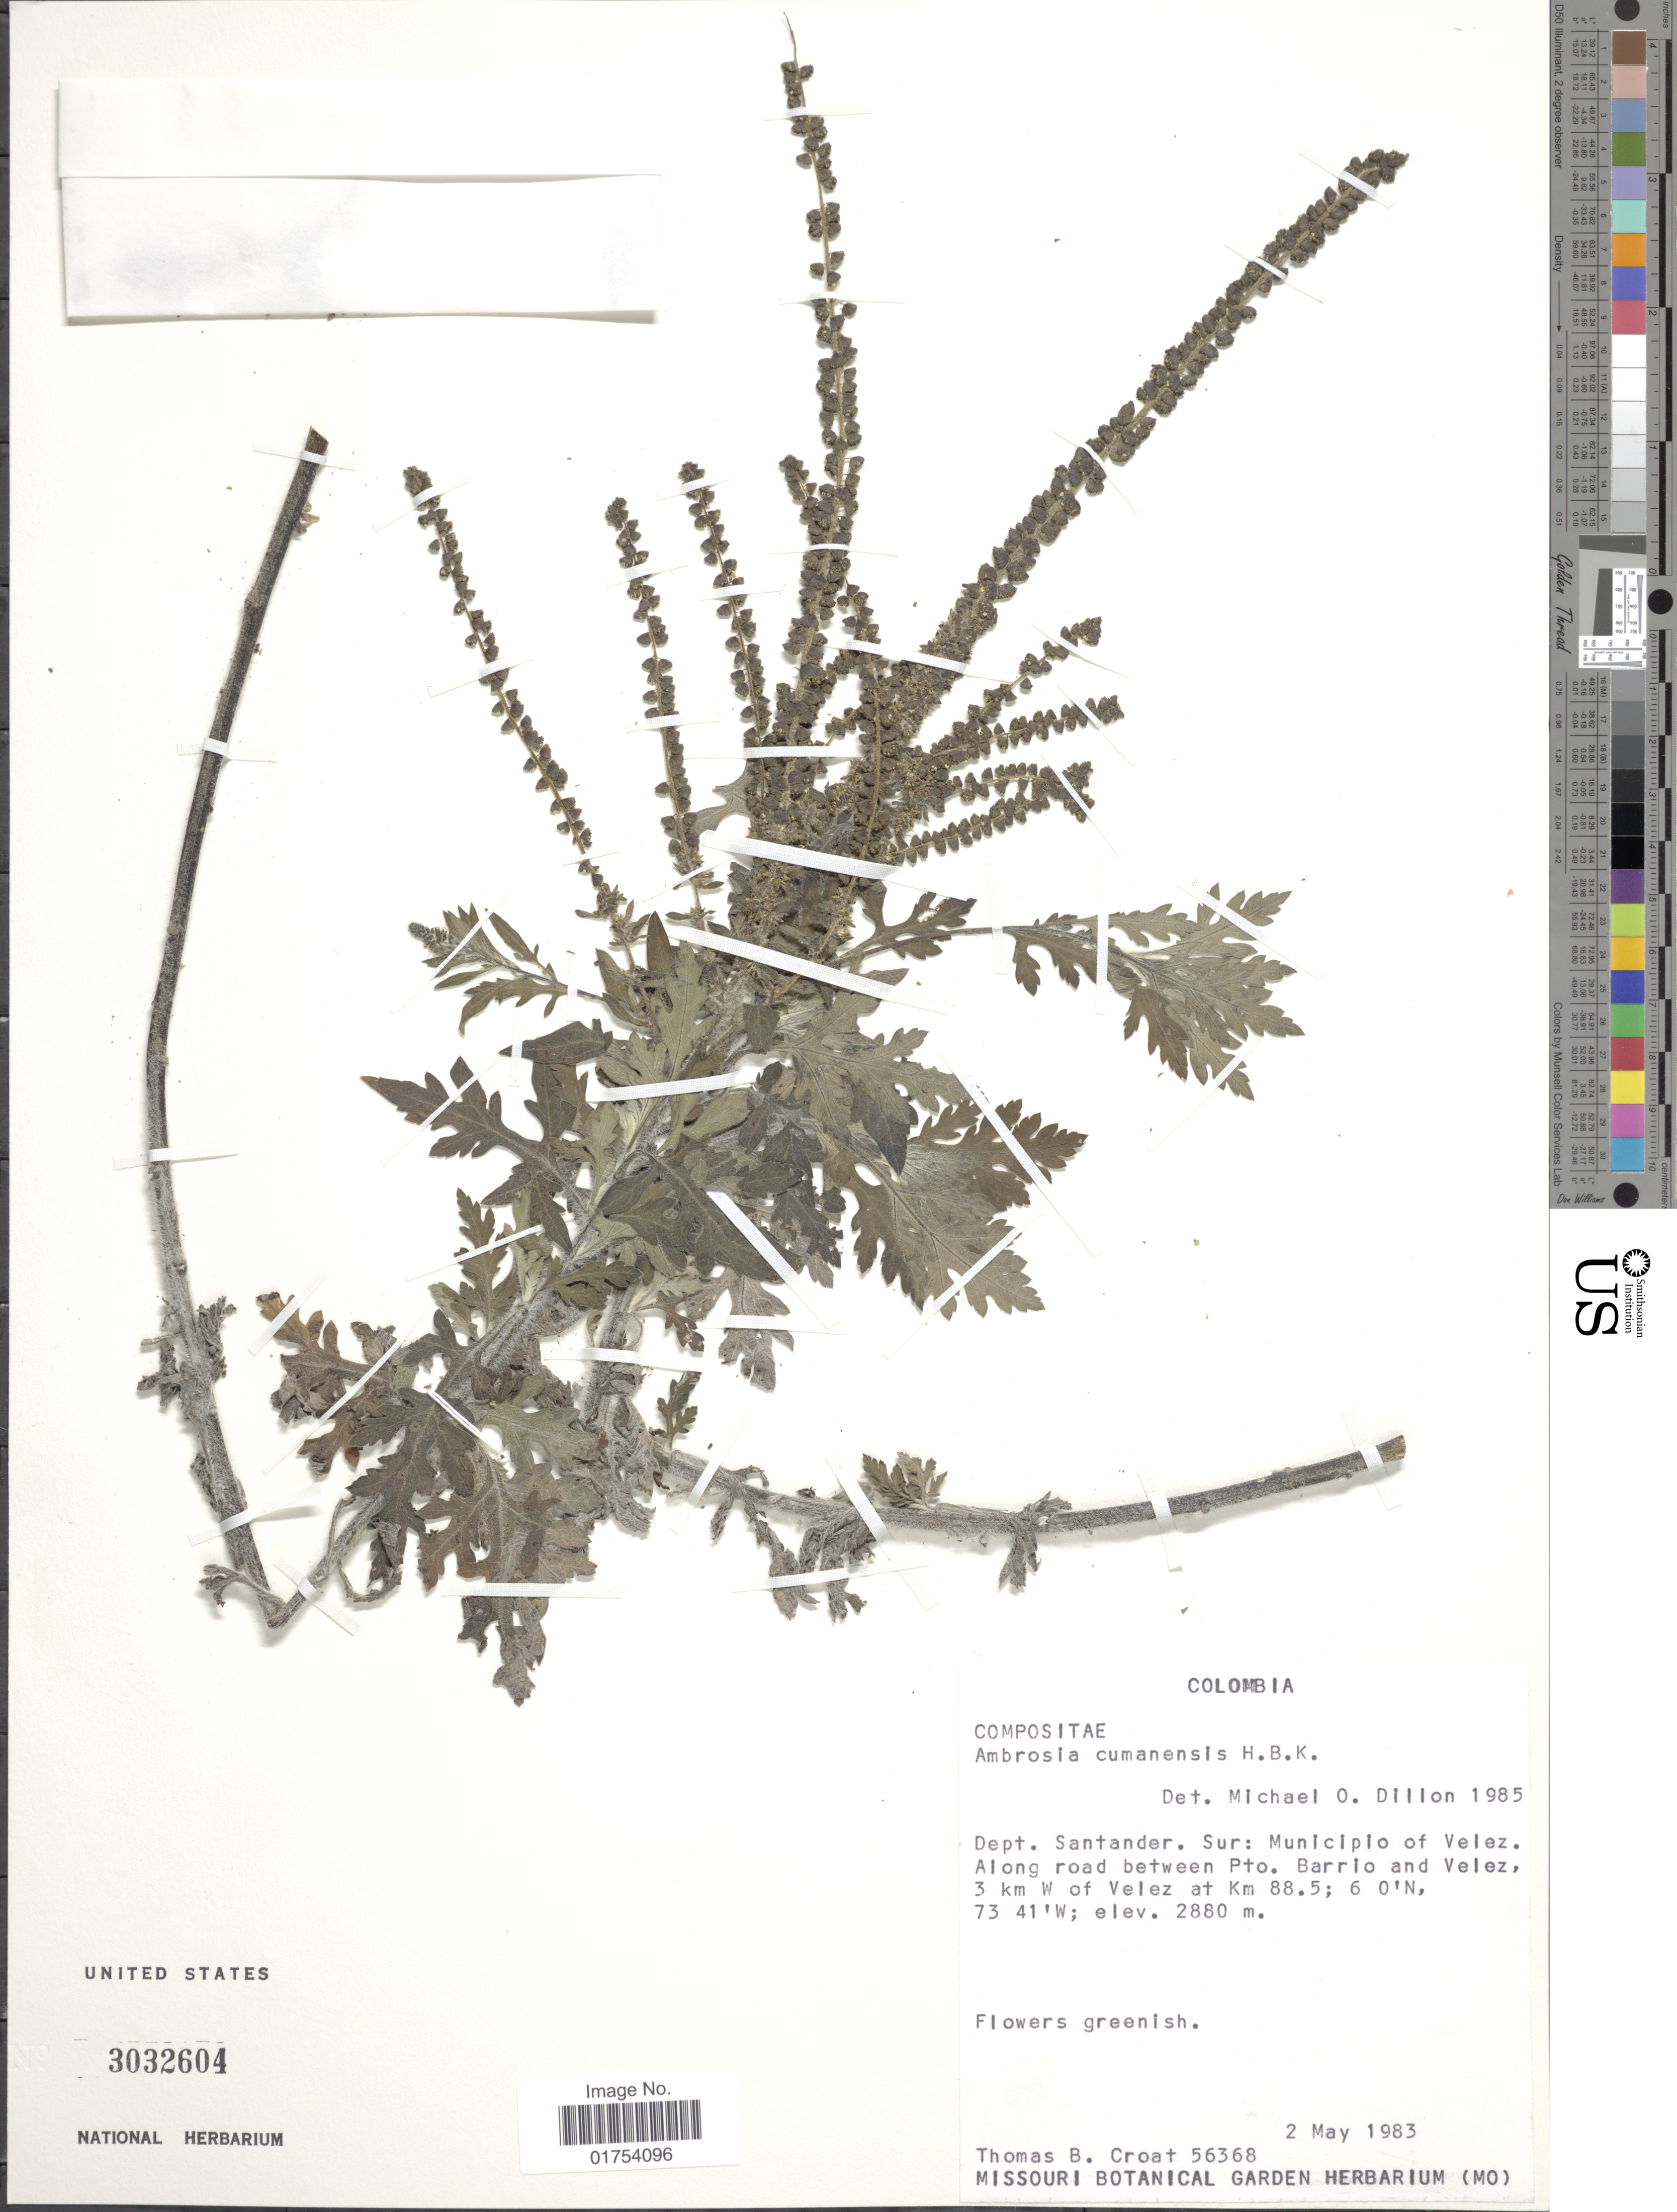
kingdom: Plantae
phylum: Tracheophyta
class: Magnoliopsida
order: Asterales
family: Asteraceae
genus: Ambrosia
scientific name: Ambrosia peruviana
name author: Willd.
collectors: T. B. Croat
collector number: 56368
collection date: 1983-05-02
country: Colombia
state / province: Santander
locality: Sur: Municpio of Velez. Along road between Pto. Barrio and Velez, 3 km W of Velez at km 88.5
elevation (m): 2880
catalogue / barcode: US 3032604